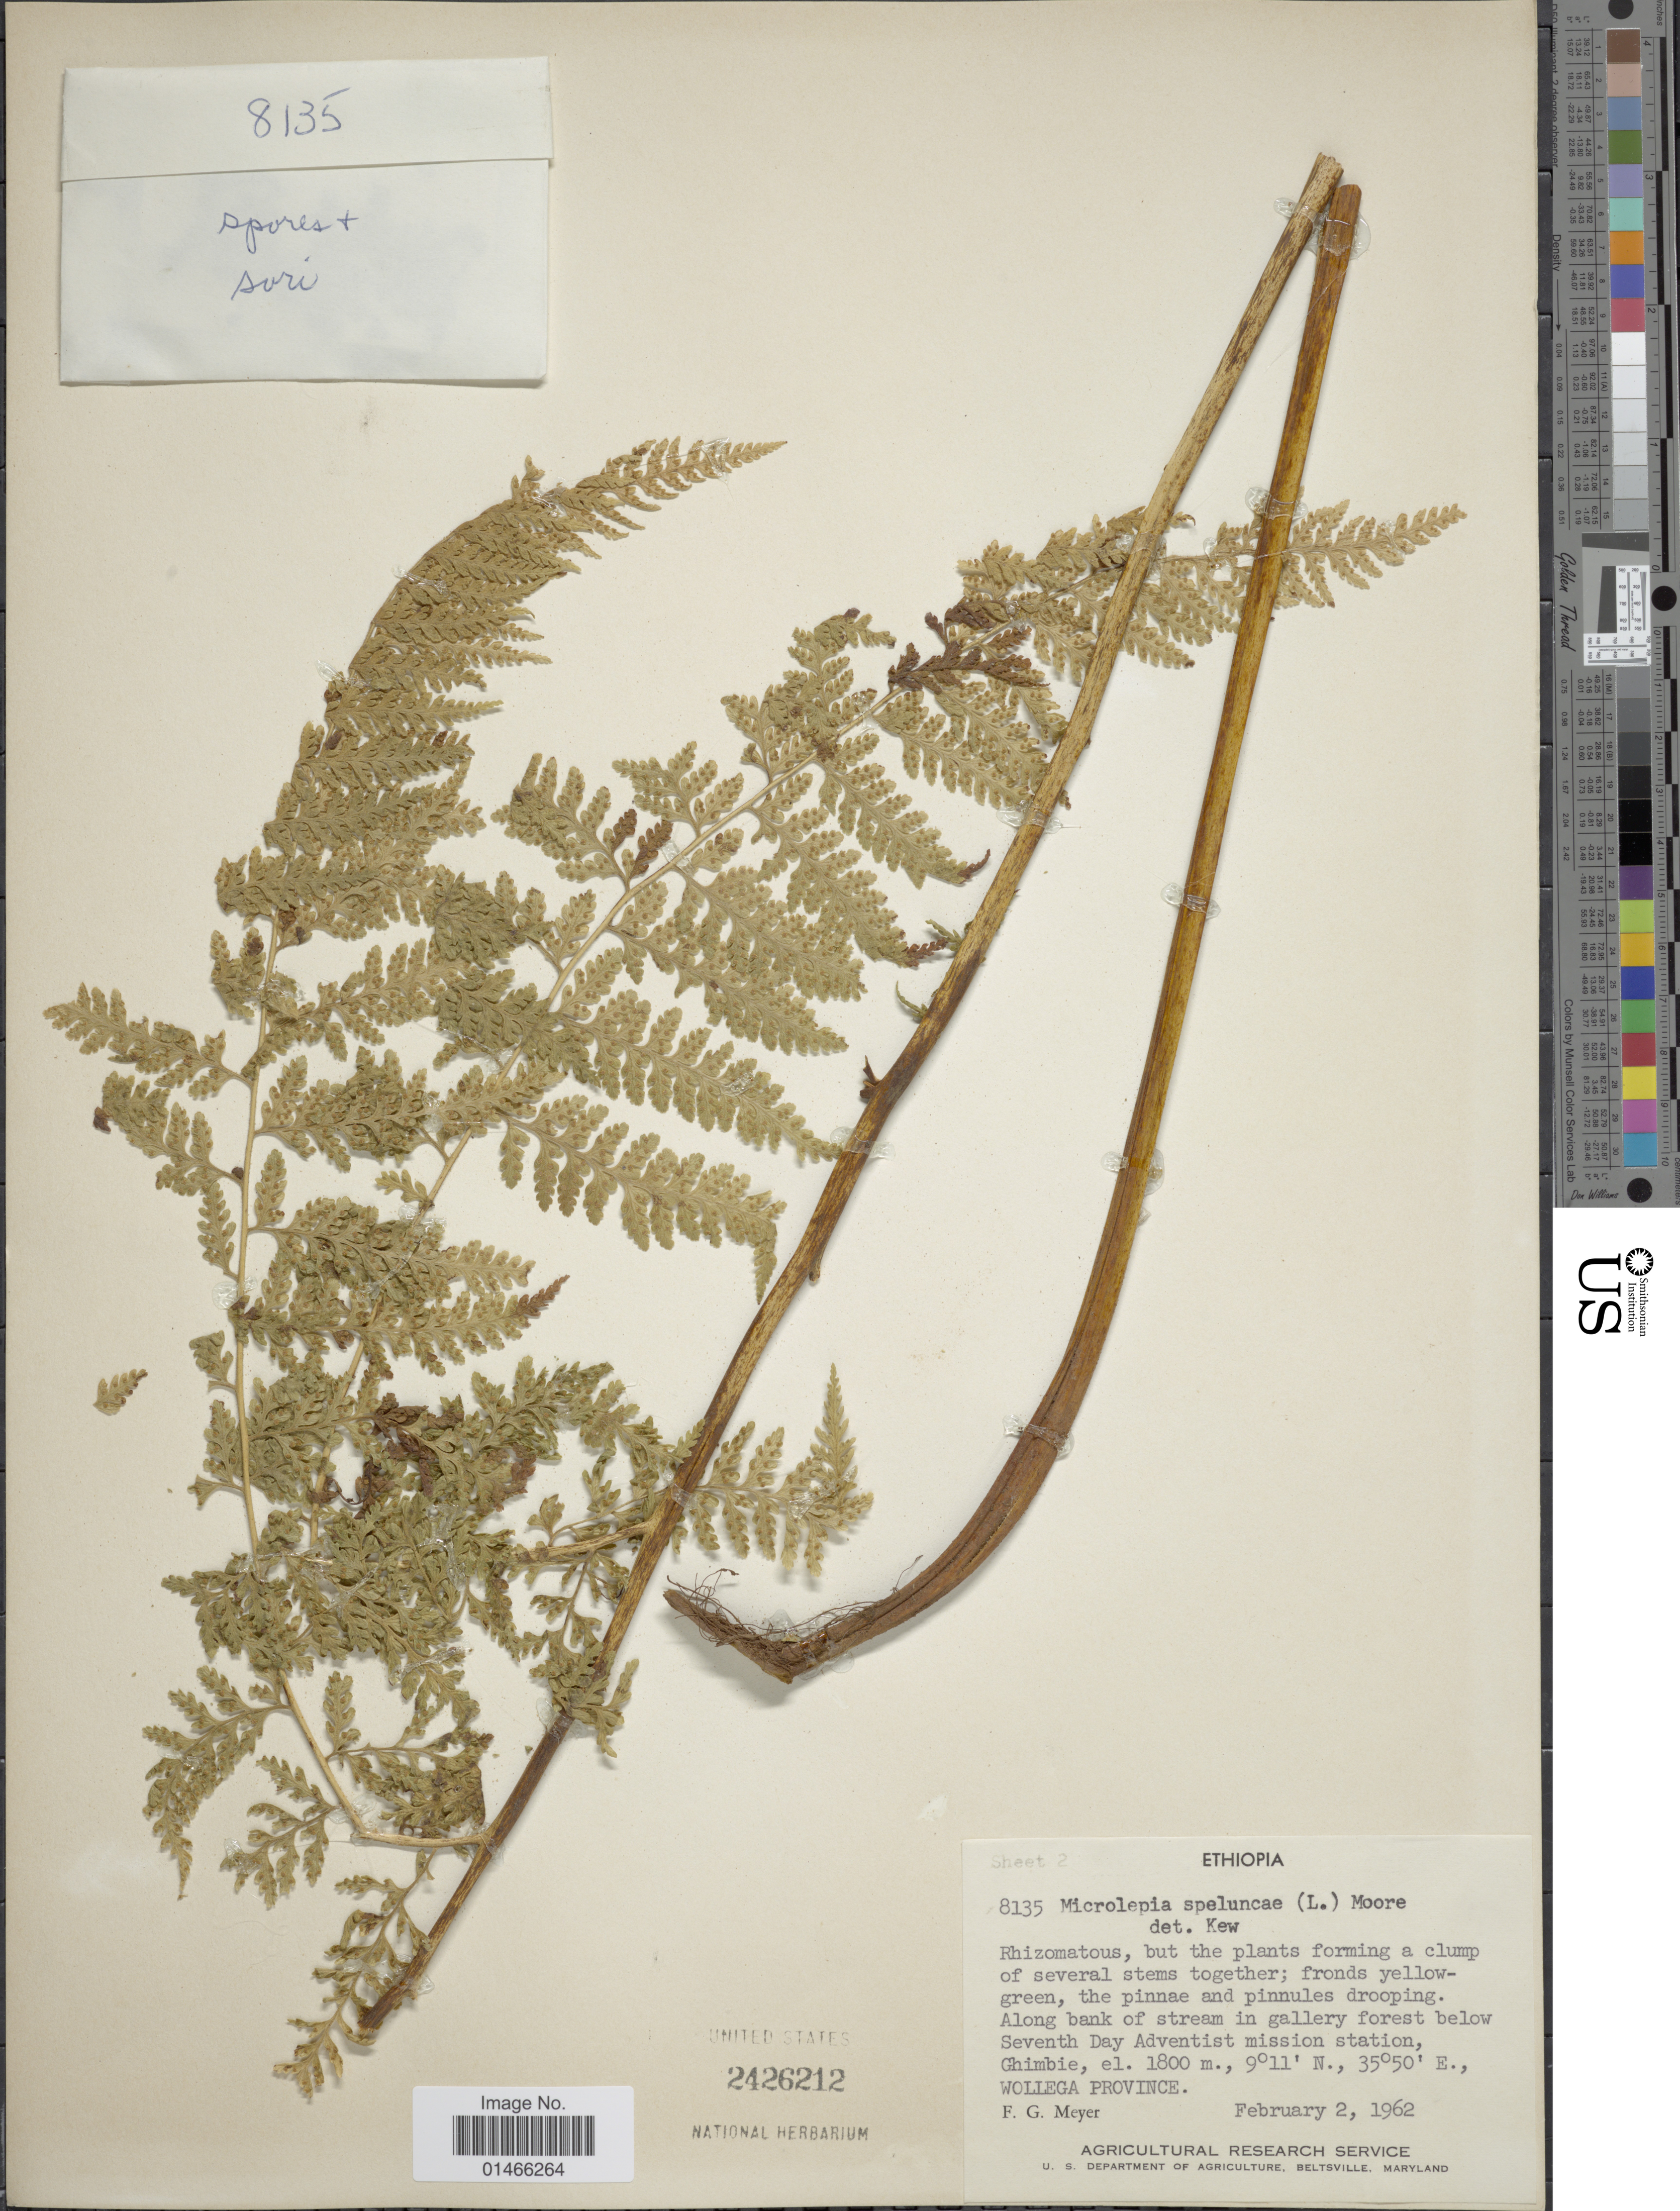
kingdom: Plantae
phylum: Tracheophyta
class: Polypodiopsida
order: Polypodiales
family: Dennstaedtiaceae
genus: Microlepia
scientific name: Microlepia speluncae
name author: (L.) T. Moore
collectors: F. G. Meyer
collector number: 8135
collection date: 1962-02-02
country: Ethiopia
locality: Along bank of stream in gallery forest below Seventh Day Adventist mission station, Ghimbie.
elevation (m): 1800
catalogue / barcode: US 2426212